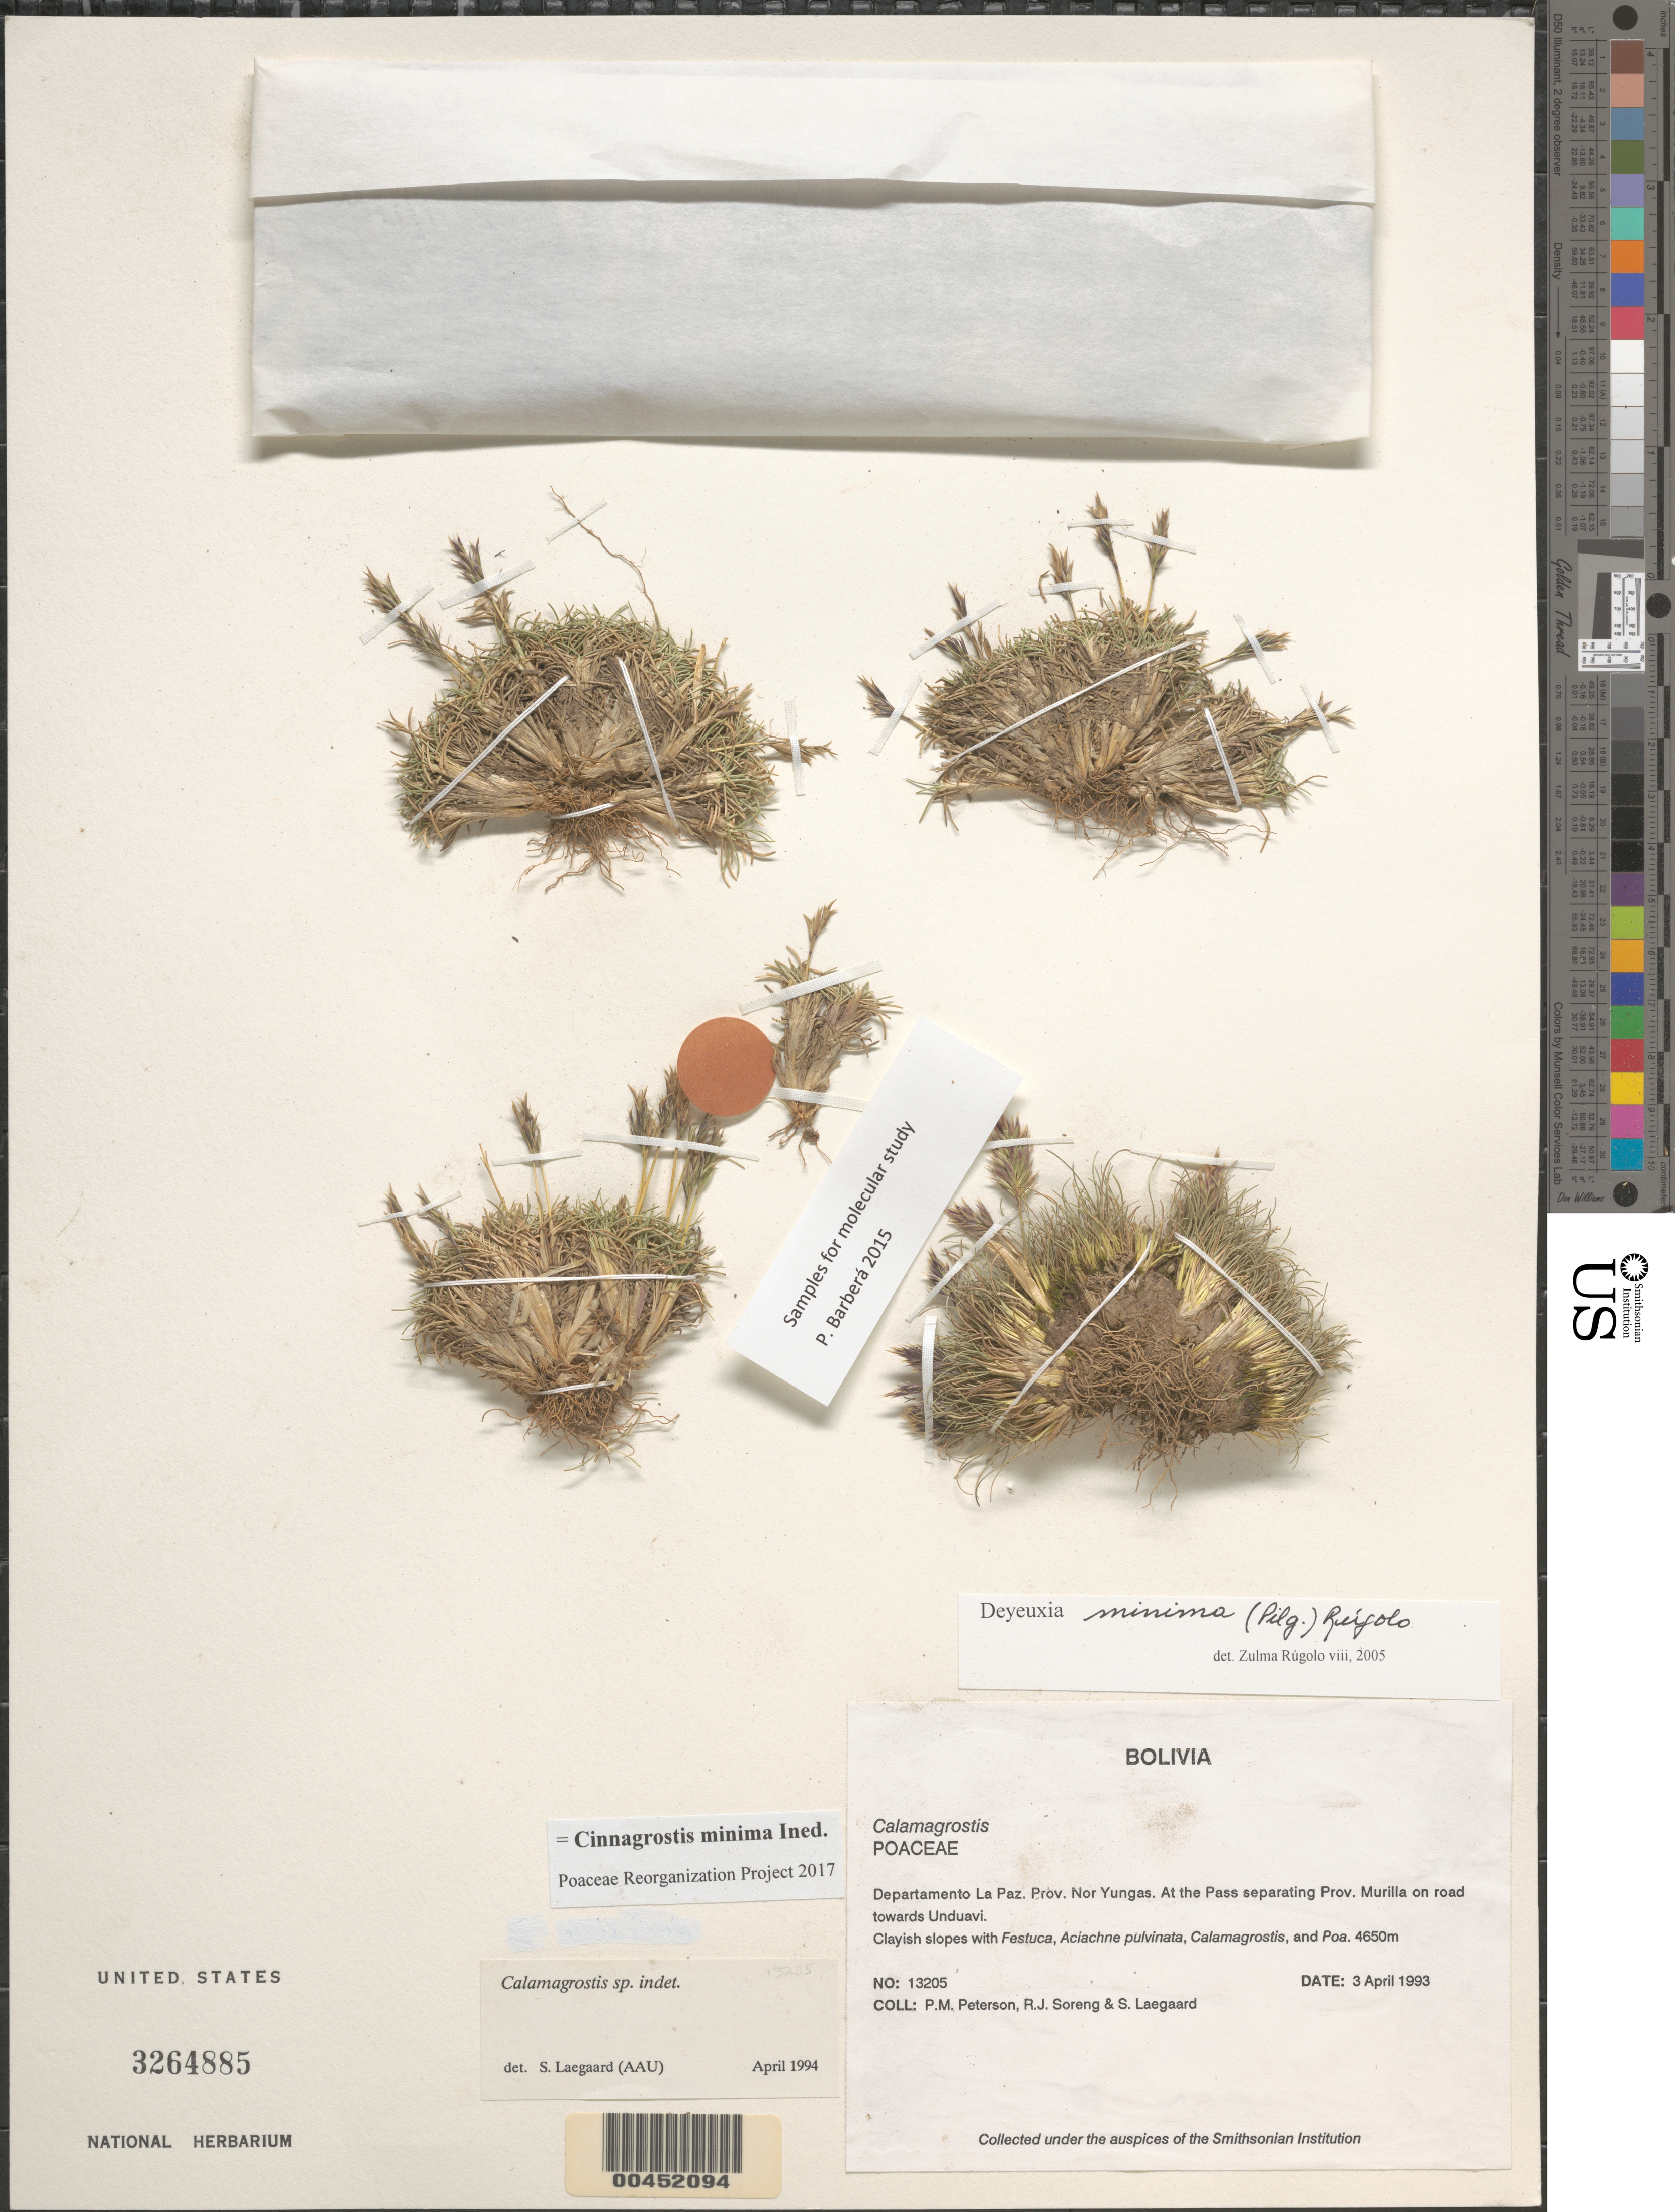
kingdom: Plantae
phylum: Tracheophyta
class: Liliopsida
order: Poales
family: Poaceae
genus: Cinnagrostis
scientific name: Cinnagrostis minima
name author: (Pilg.) P.M. Peterson et al.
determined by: Poaceae Reorganization Project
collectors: P. M. Peterson, R. J. Soreng & S. Lægaard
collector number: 13205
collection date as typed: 03 Apr 1993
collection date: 1993-04-03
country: Bolivia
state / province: La Paz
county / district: Nor Yungas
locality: At the Pass separating Prov. Murilla on road towards Unduavi.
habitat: Clayish slopes with Festuca, Aciachne pulvinata, Calamagrostis, and Poa.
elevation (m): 4650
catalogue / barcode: US 3264885